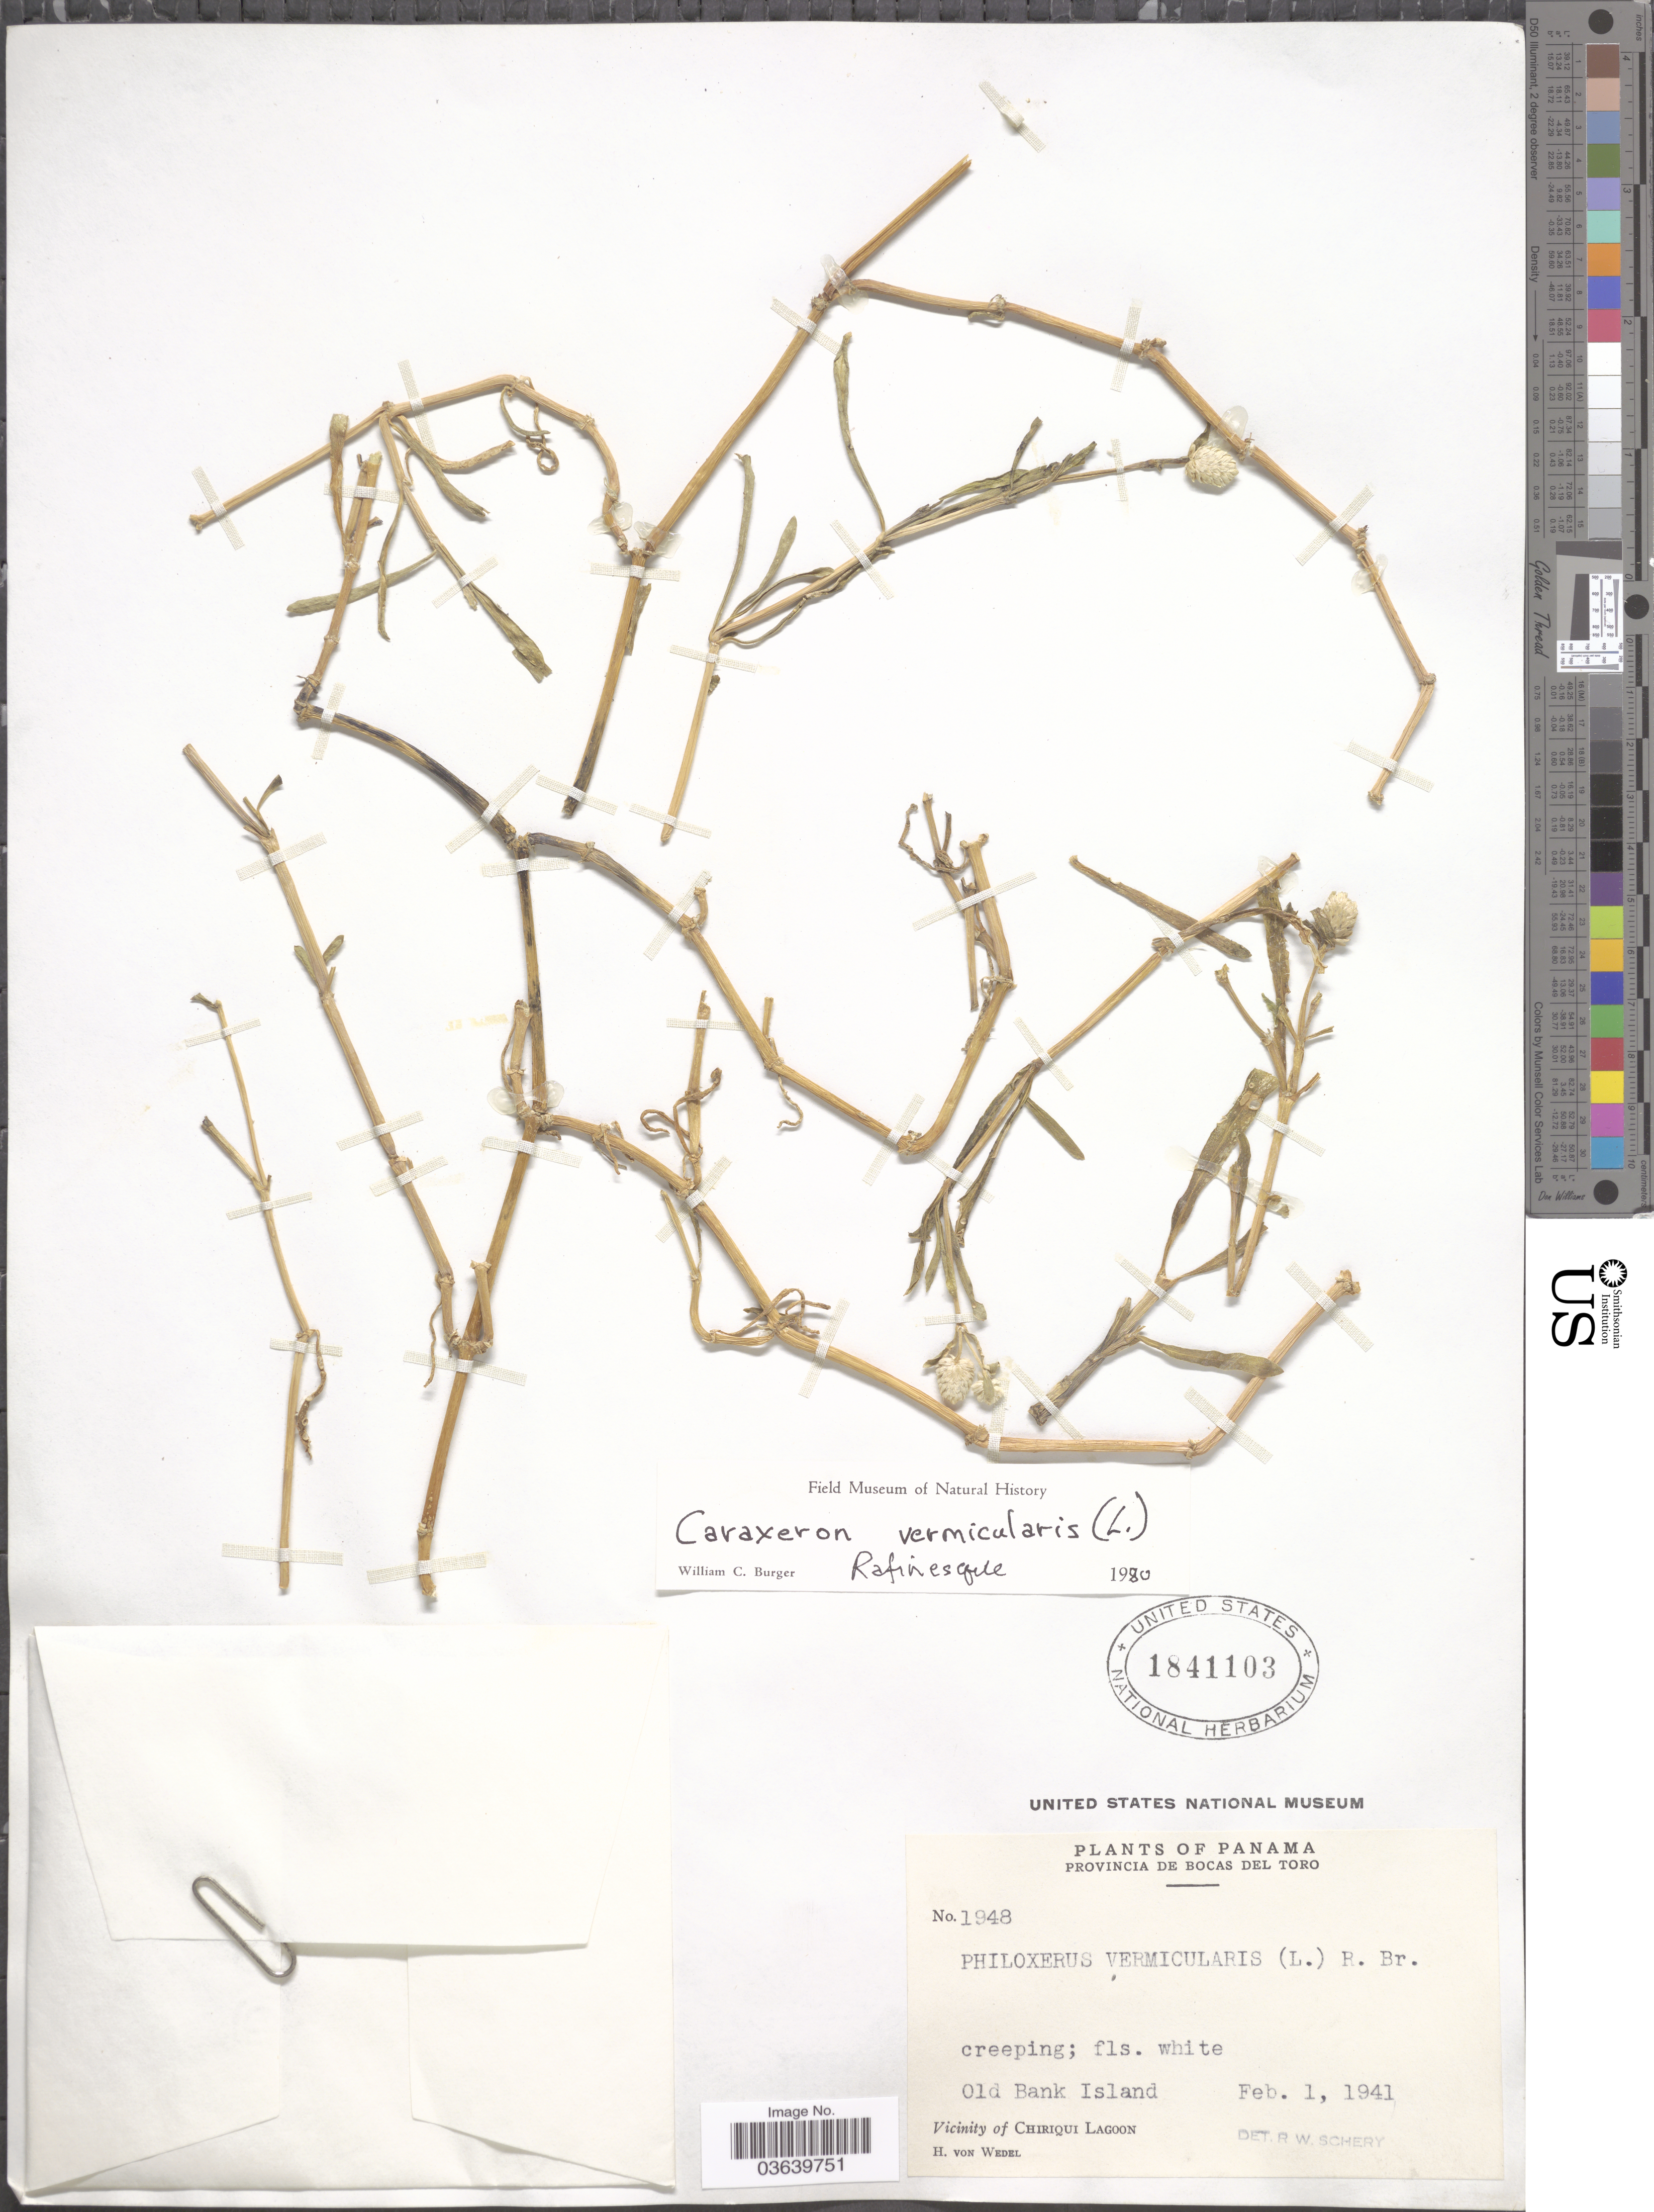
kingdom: Plantae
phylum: Tracheophyta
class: Magnoliopsida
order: Caryophyllales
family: Amaranthaceae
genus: Gomphrena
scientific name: Gomphrena vermicularis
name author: L.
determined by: Strong, Mark T., (BOT), Smithsonian Institution - National Museum of Natural History (UNITED STATES)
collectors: H. von Wedel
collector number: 1948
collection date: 1941-02-01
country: Panama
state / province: Bocas del Toro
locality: Old Bank Island, Vicinity of Chiriqui Lagoon.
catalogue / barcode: US 1841103